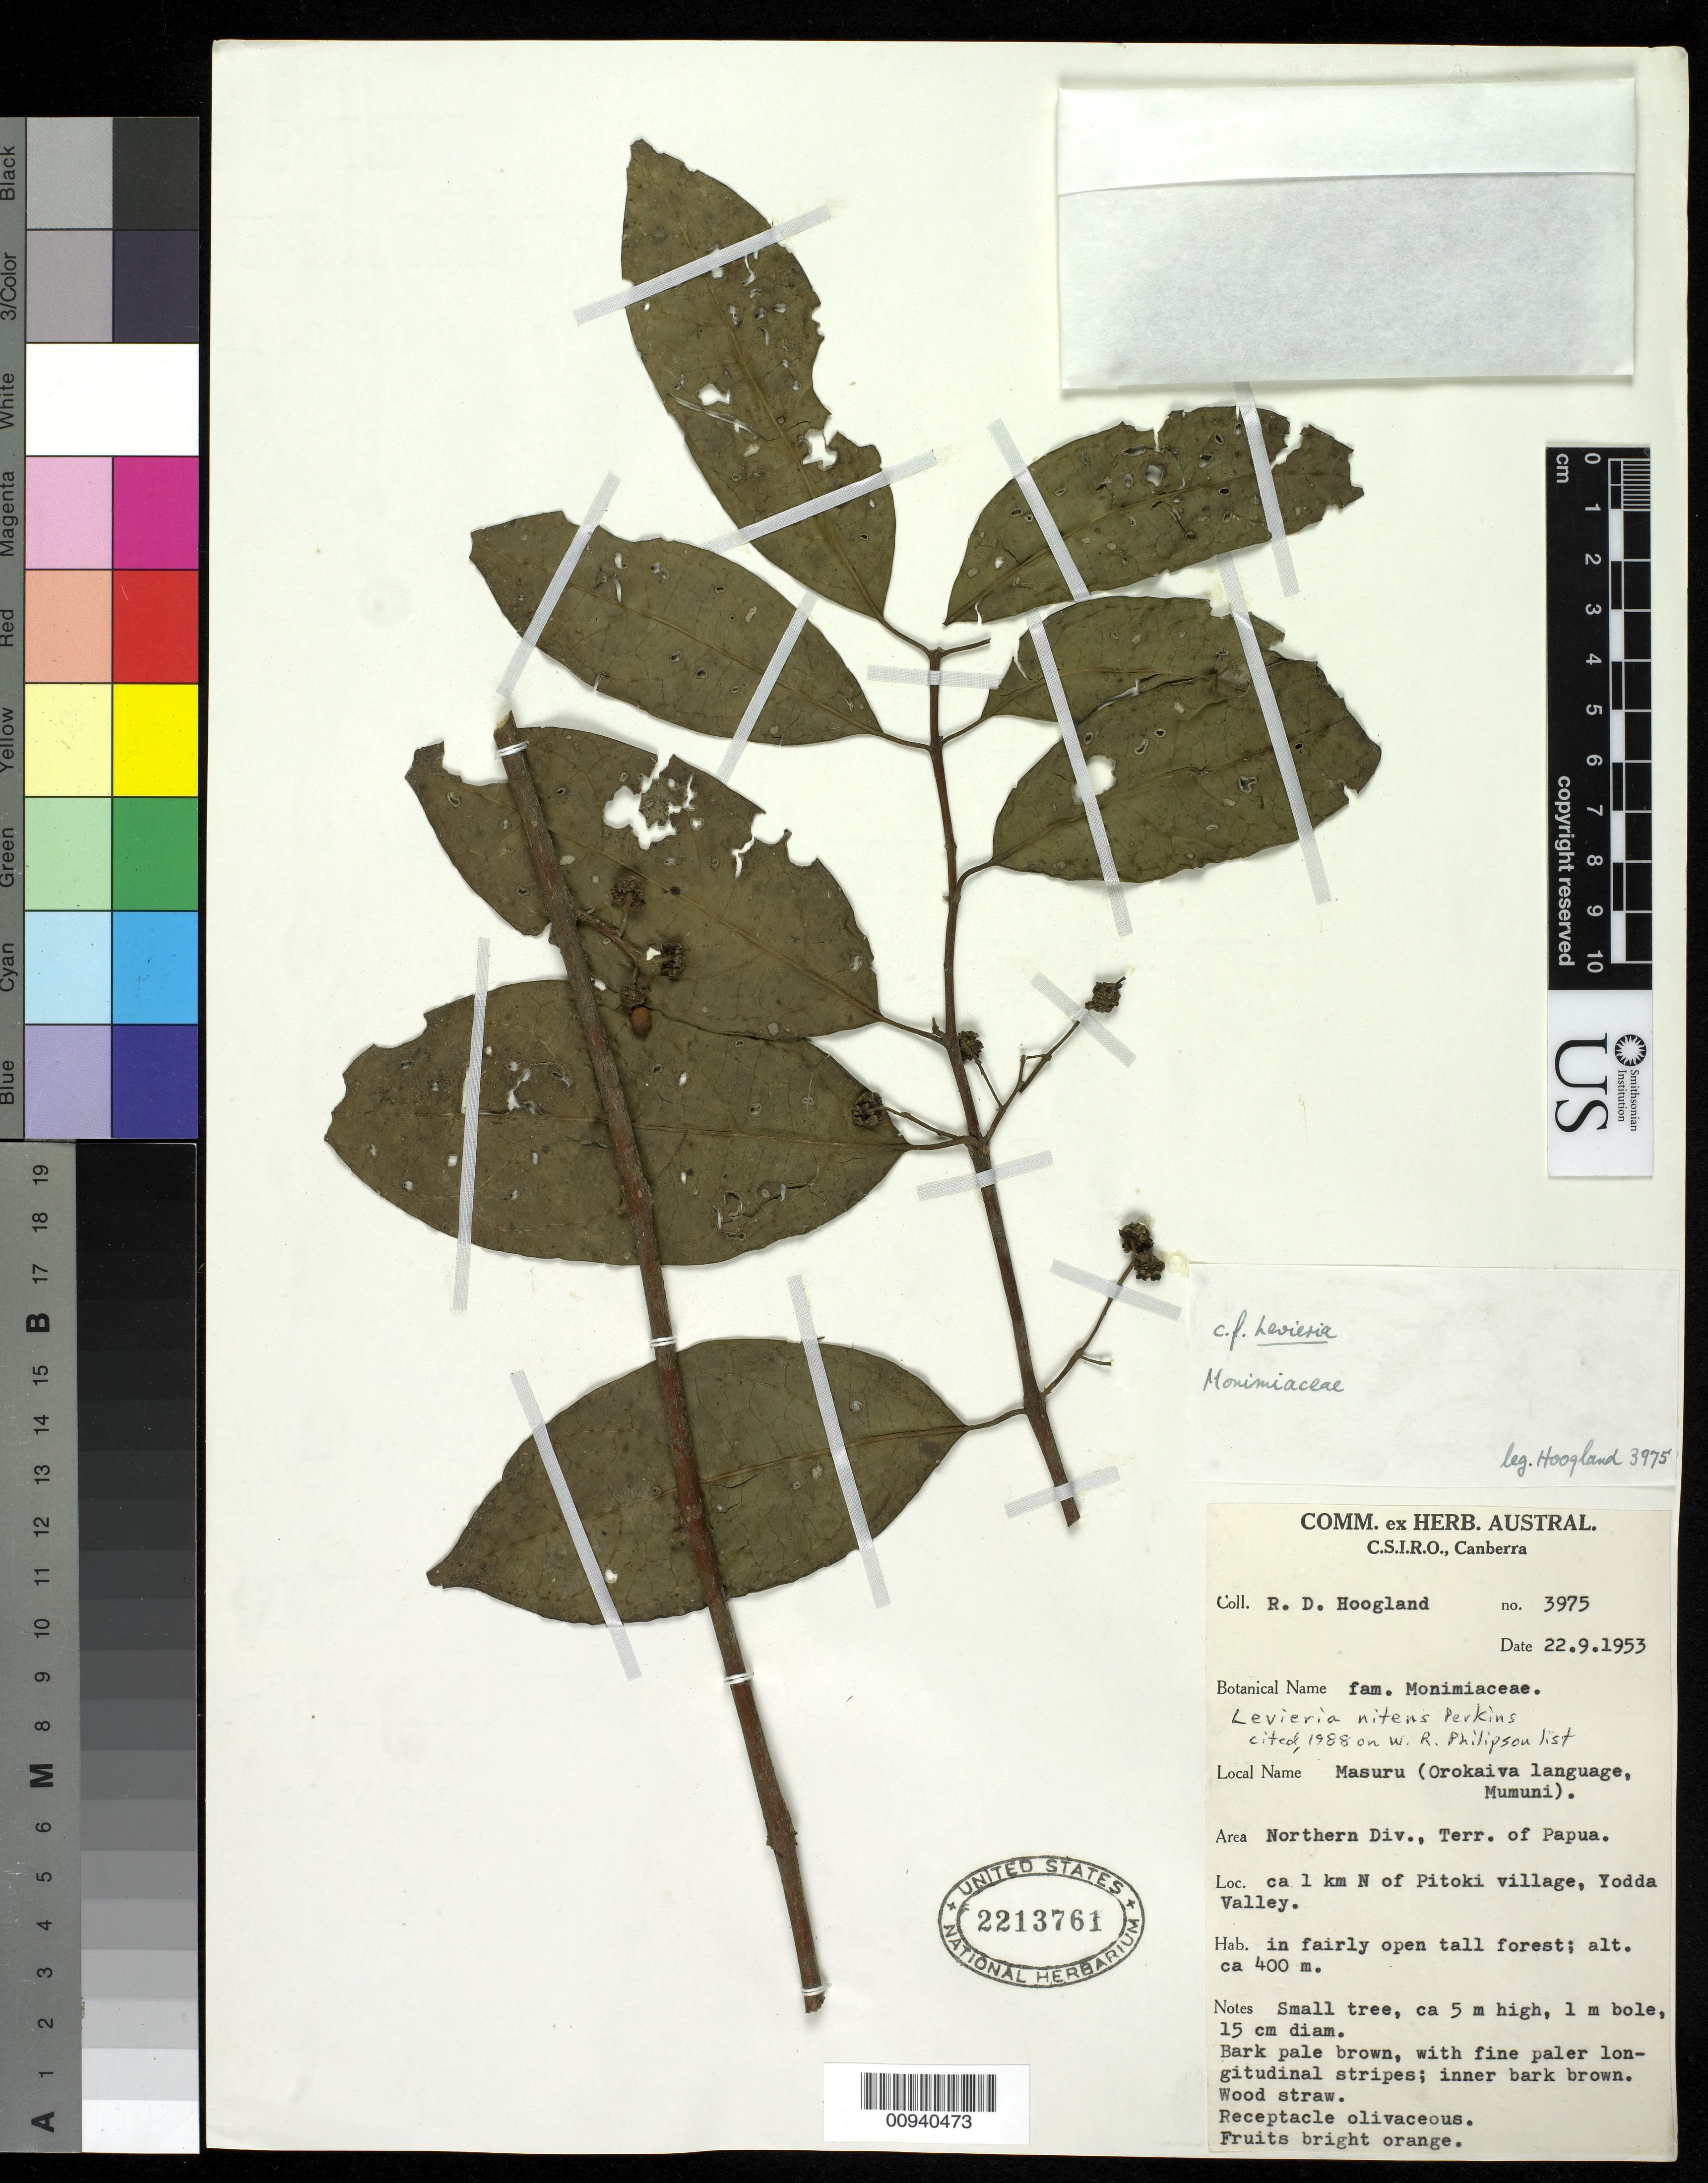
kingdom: Plantae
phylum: Tracheophyta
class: Magnoliopsida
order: Laurales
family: Monimiaceae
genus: Levieria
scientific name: Levieria nitens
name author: Perkins in Engl.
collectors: R. D. Hoogland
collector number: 3975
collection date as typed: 22 Sep 1953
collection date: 1953-09-22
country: Papua New Guinea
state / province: Northern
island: New Guinea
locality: About 1 km N or Pitoki village, Yodda Valley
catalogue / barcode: US 2213761